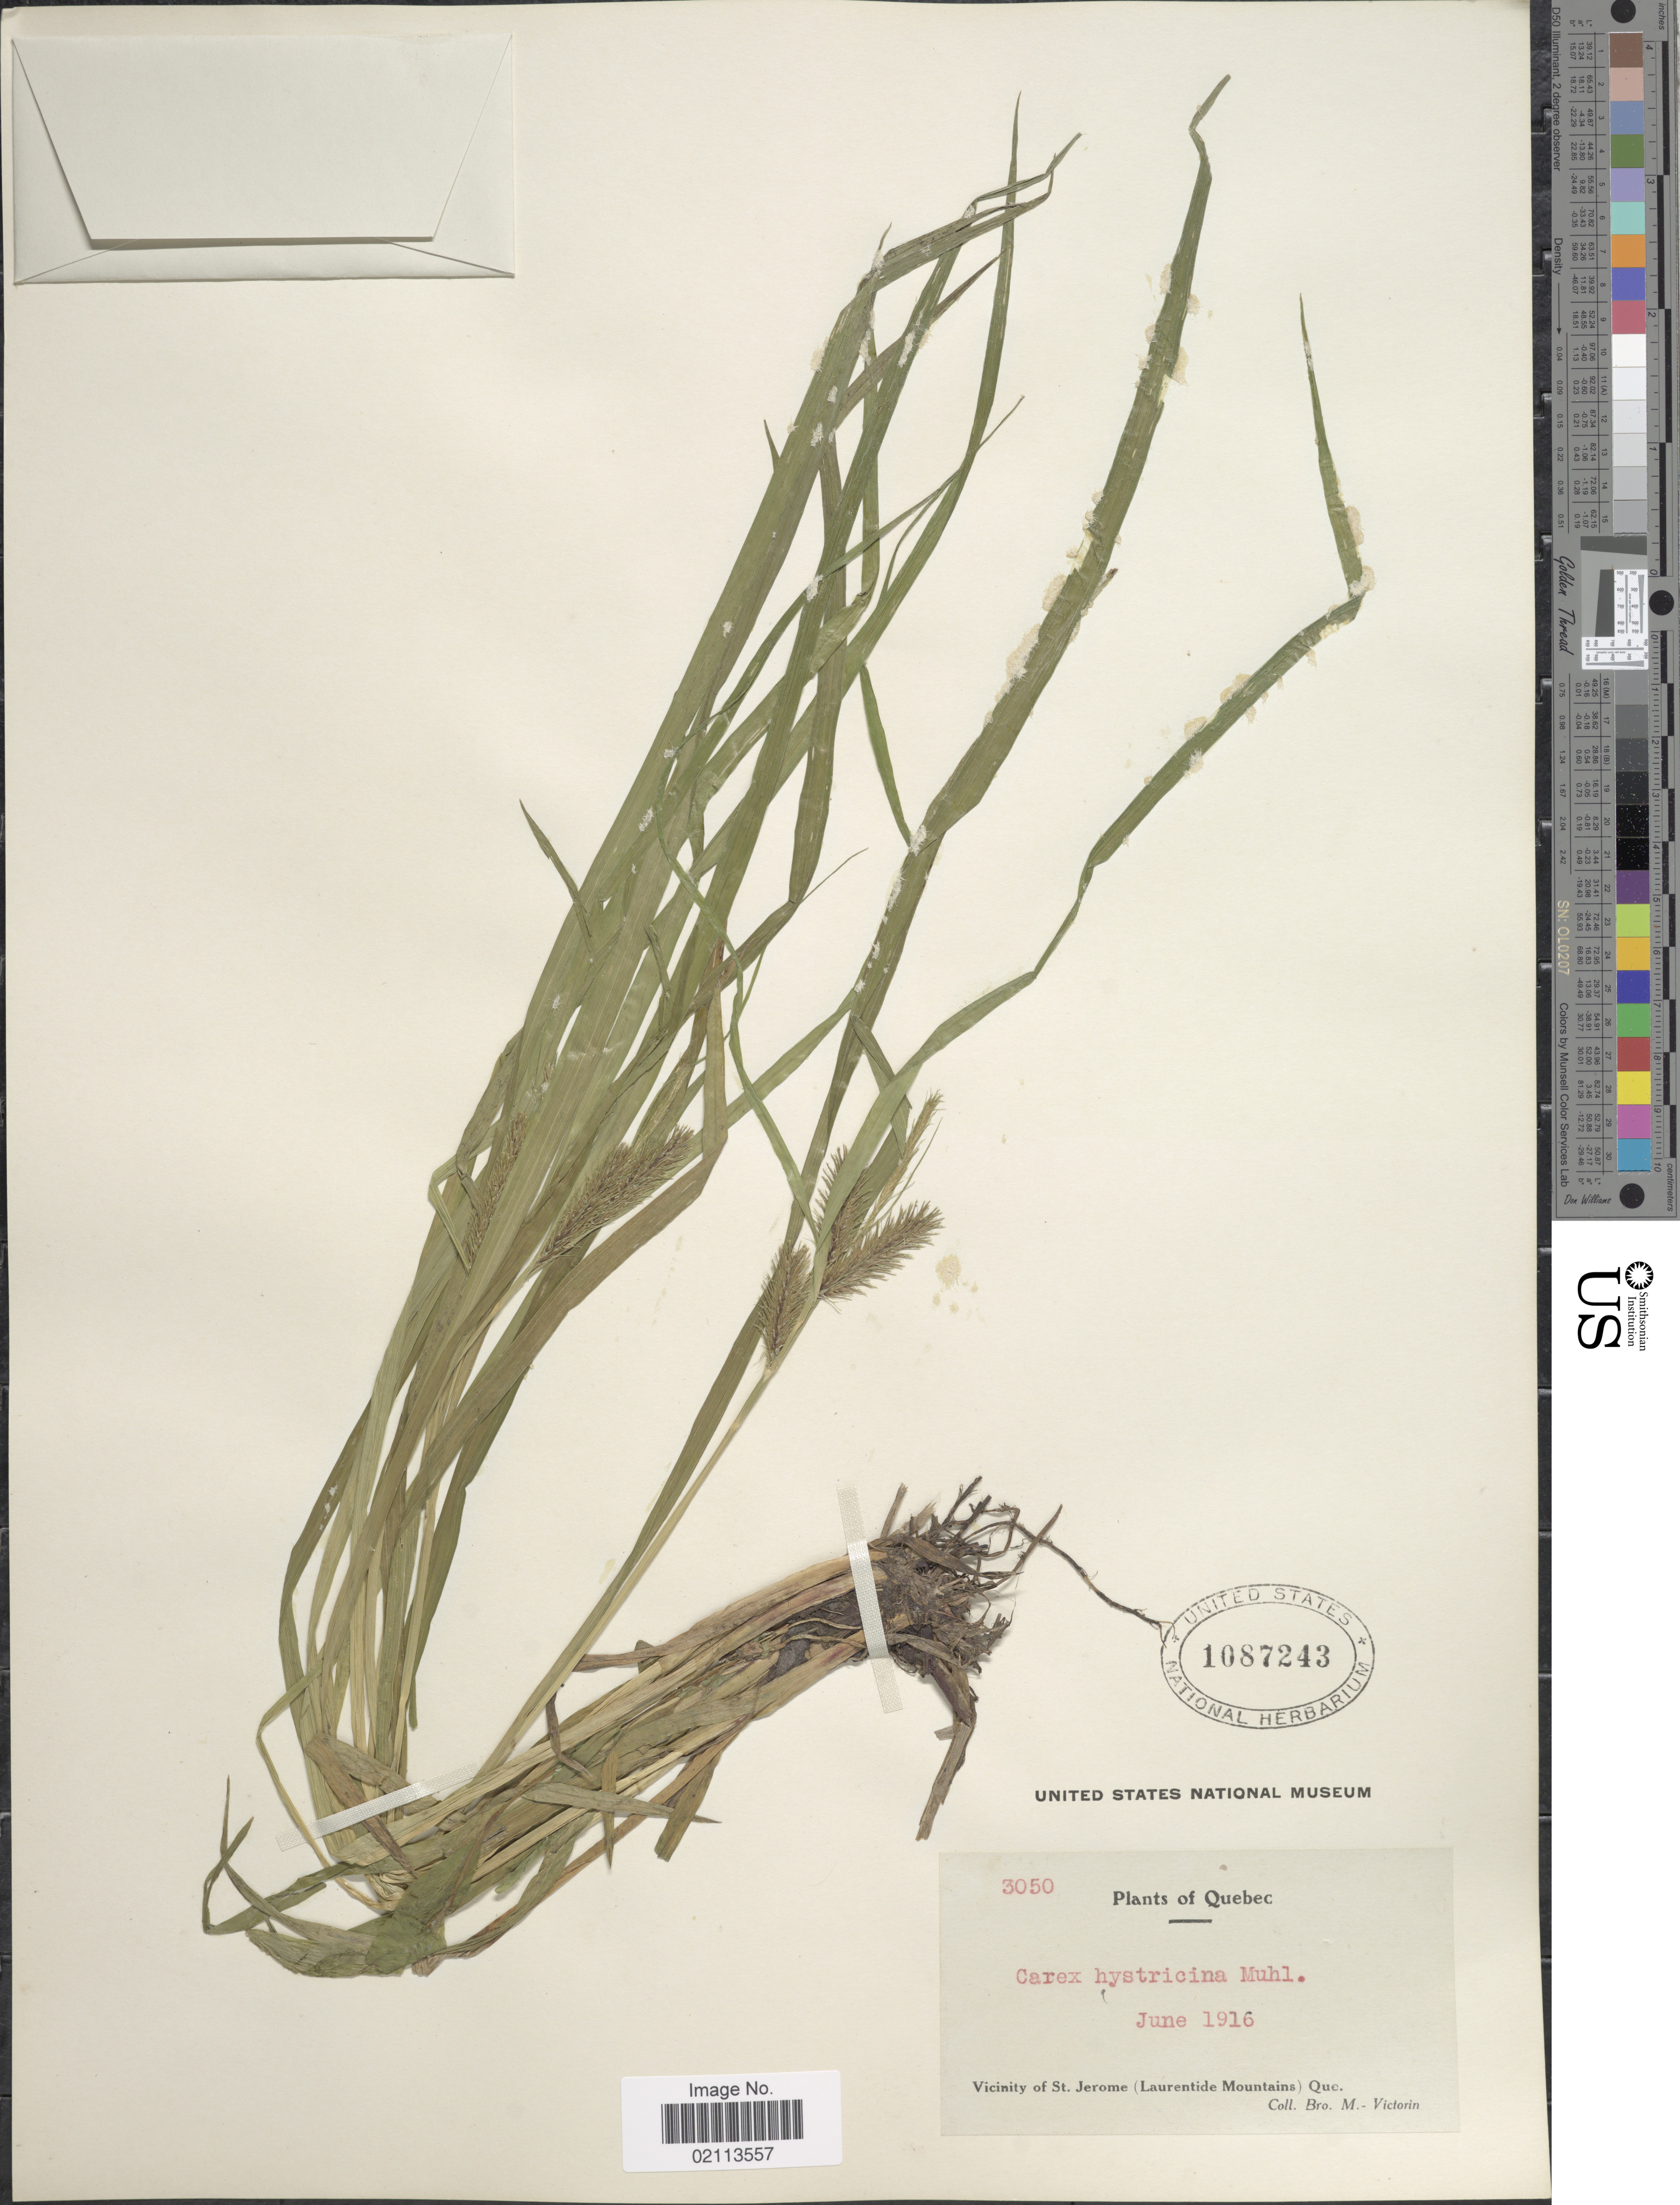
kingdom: Plantae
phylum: Tracheophyta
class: Liliopsida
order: Poales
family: Cyperaceae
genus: Carex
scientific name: Carex hystericina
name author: Muhl. ex Willd.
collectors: Fr. Marie-Victorin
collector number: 3050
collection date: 1916-06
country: Canada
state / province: Quebec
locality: Vicinity of St. Jerome (Laurentide Mountains)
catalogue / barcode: US 1087243